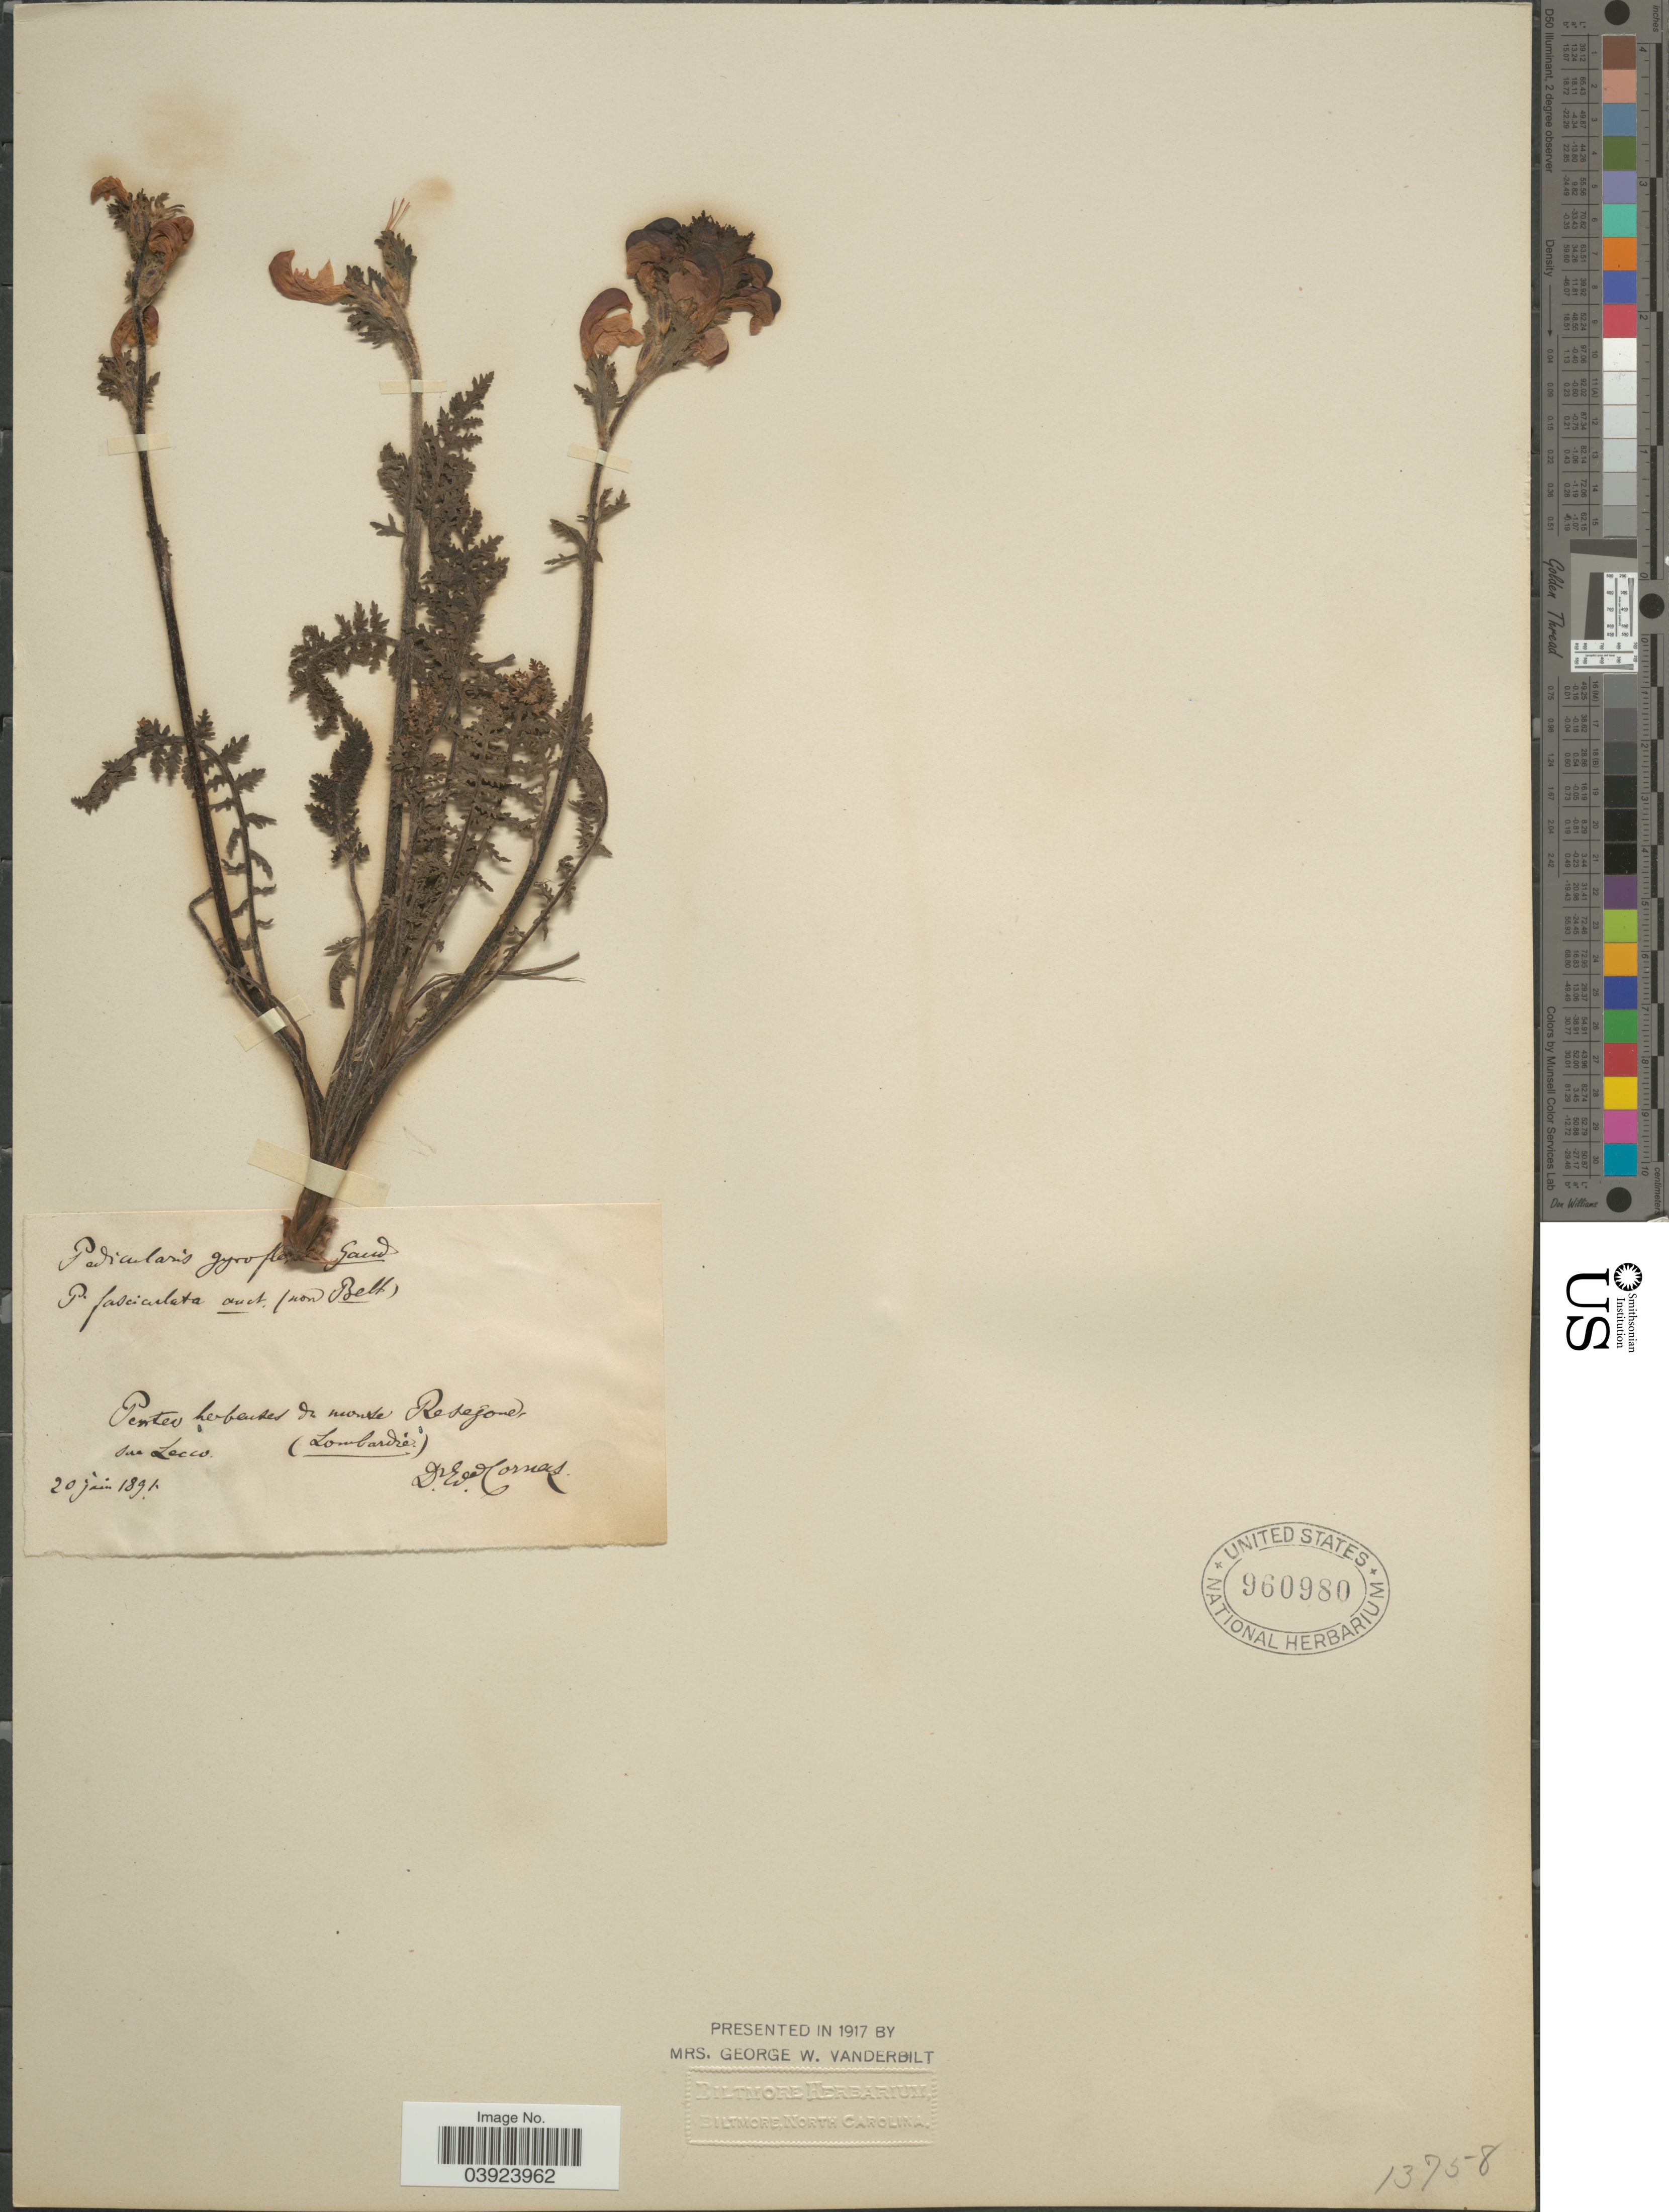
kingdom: Plantae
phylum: Tracheophyta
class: Magnoliopsida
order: Lamiales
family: Orobanchaceae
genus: Pedicularis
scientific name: Pedicularis gyroflexa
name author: Vill.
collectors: D. Cornas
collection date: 1891-06-20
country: Italy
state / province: Lombardy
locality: Pentes herbeuses de monte Resegone, sur Lacco (Lombardie).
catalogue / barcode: US 960980